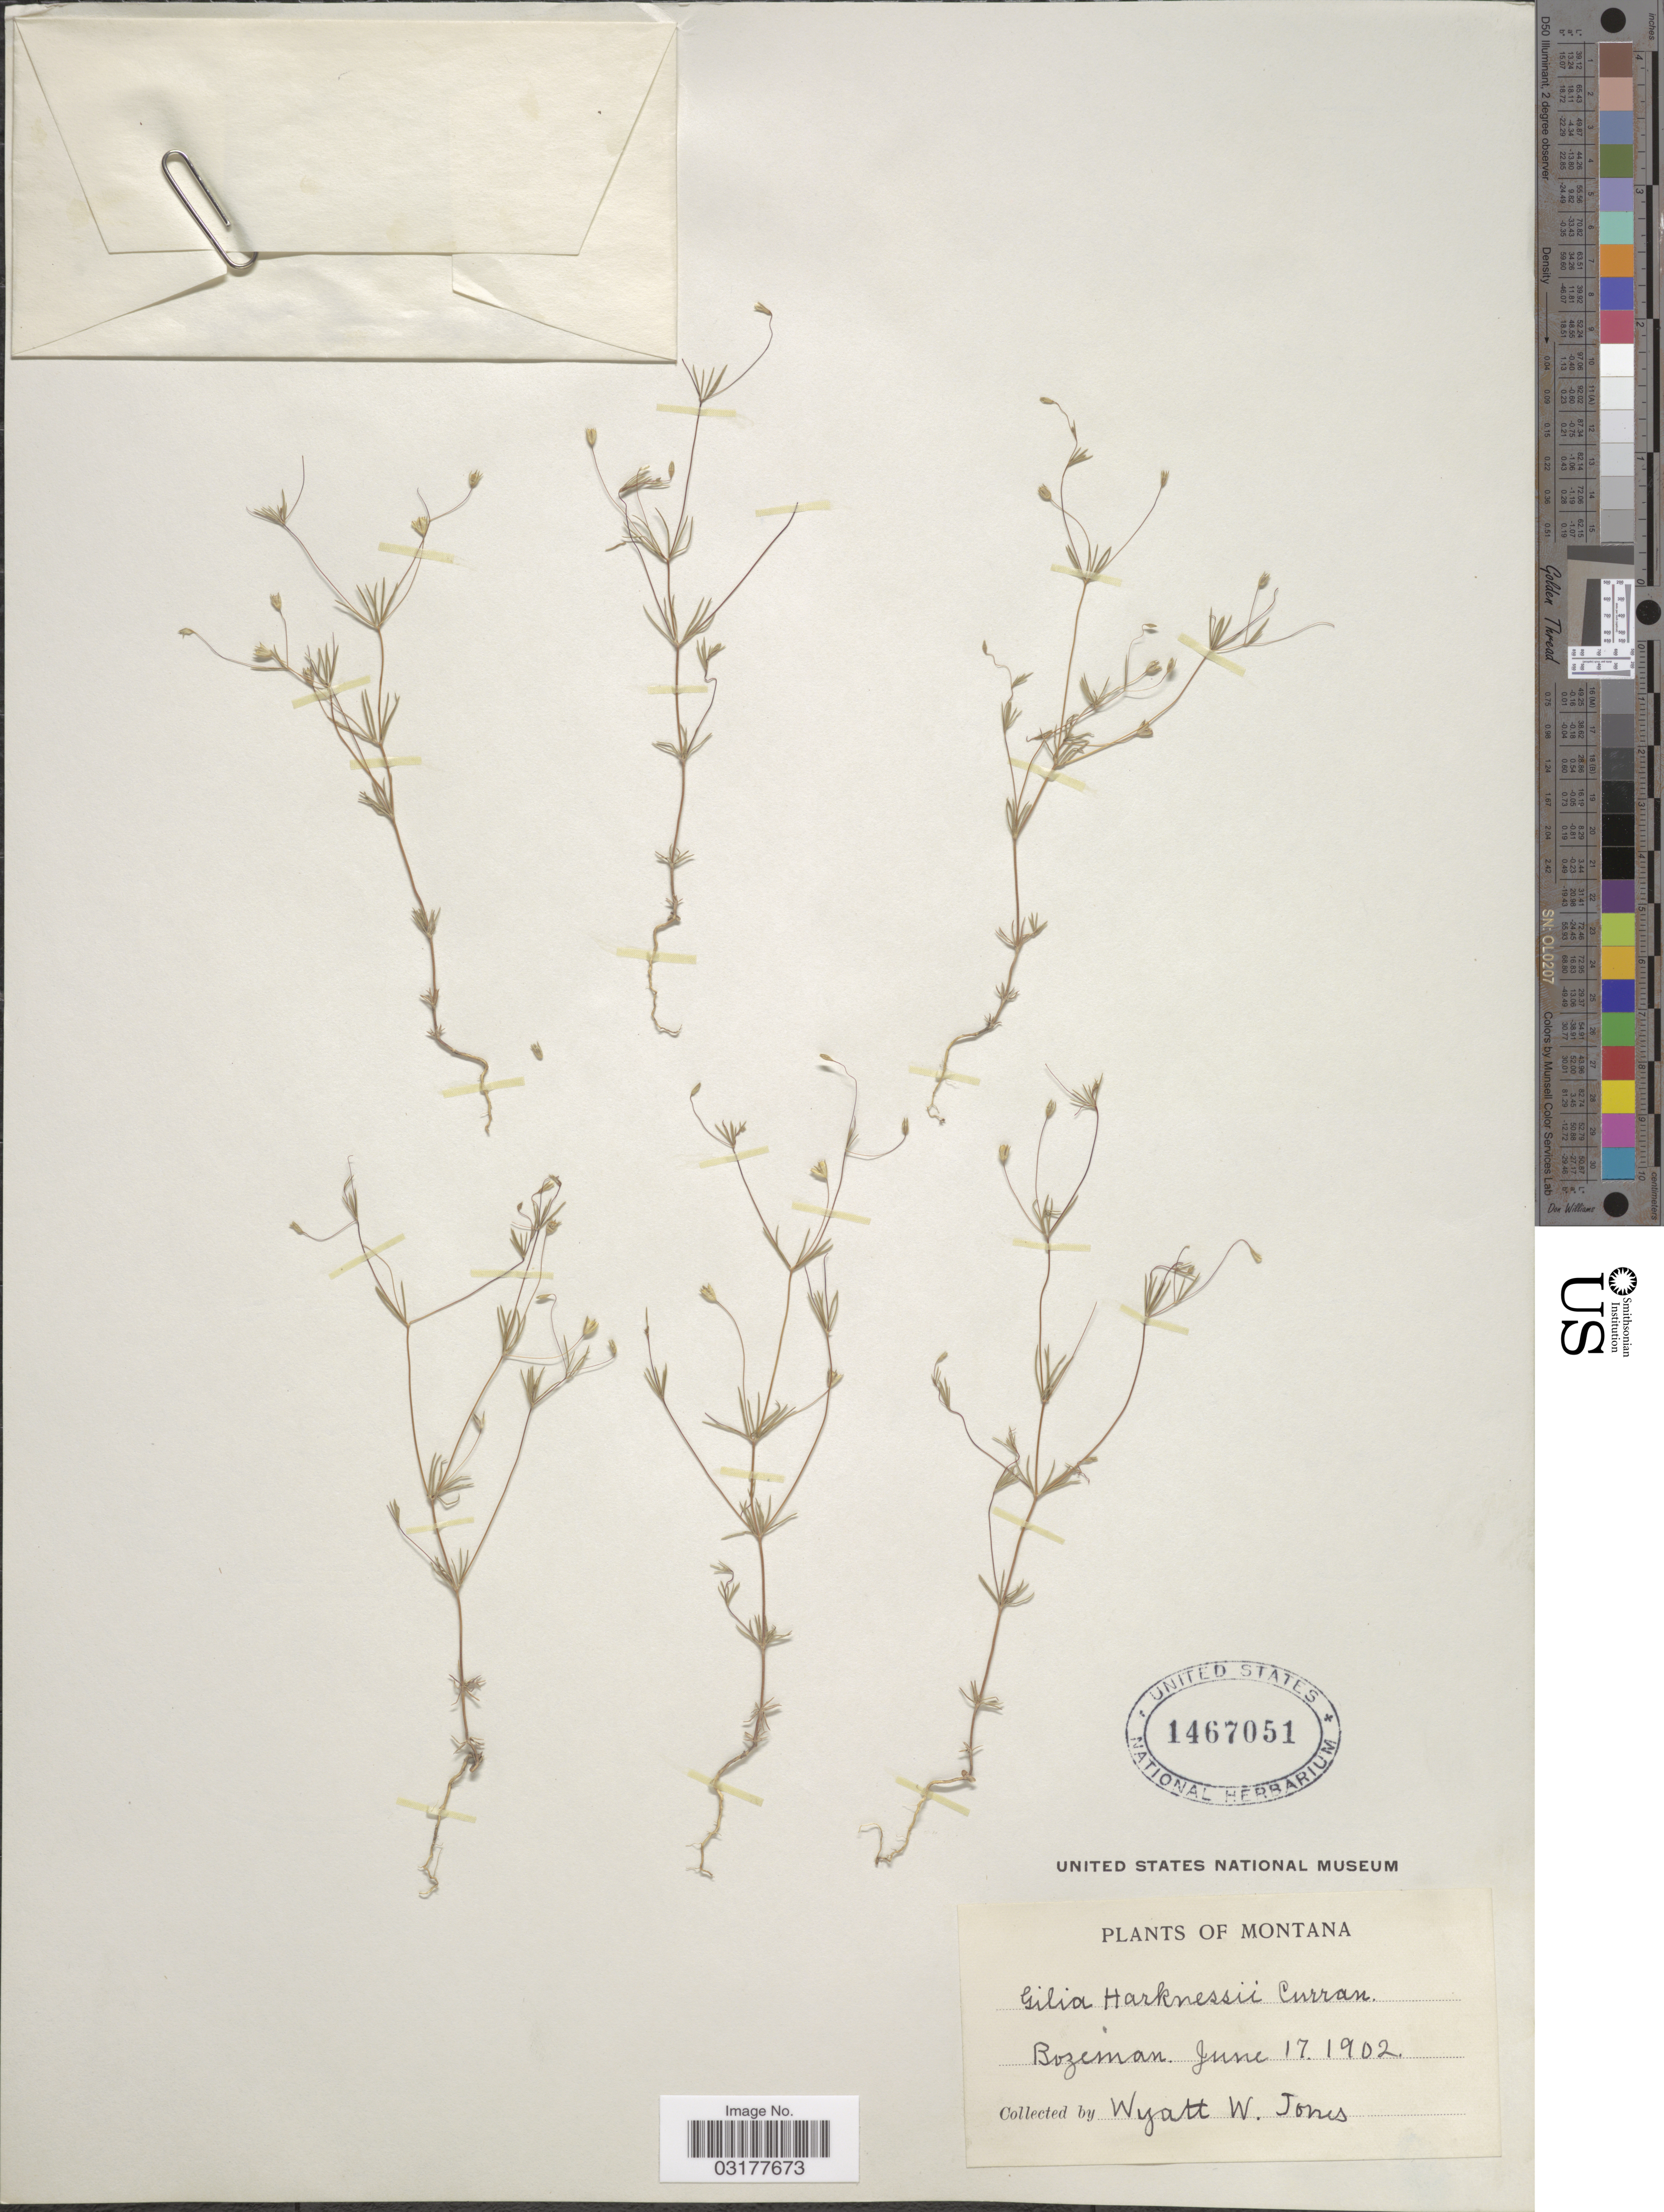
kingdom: Plantae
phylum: Tracheophyta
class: Magnoliopsida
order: Ericales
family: Polemoniaceae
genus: Leptosiphon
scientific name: Leptosiphon septentrionalis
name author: (H. Mason) J.M. Porter & L.A. Johnson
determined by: Strong, Mark T., (BOT), Smithsonian Institution - National Museum of Natural History (UNITED STATES)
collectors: W. W. Jones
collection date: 1902-06-17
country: United States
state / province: Montana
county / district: Gallatin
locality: Bozeman.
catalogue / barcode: US 1467051